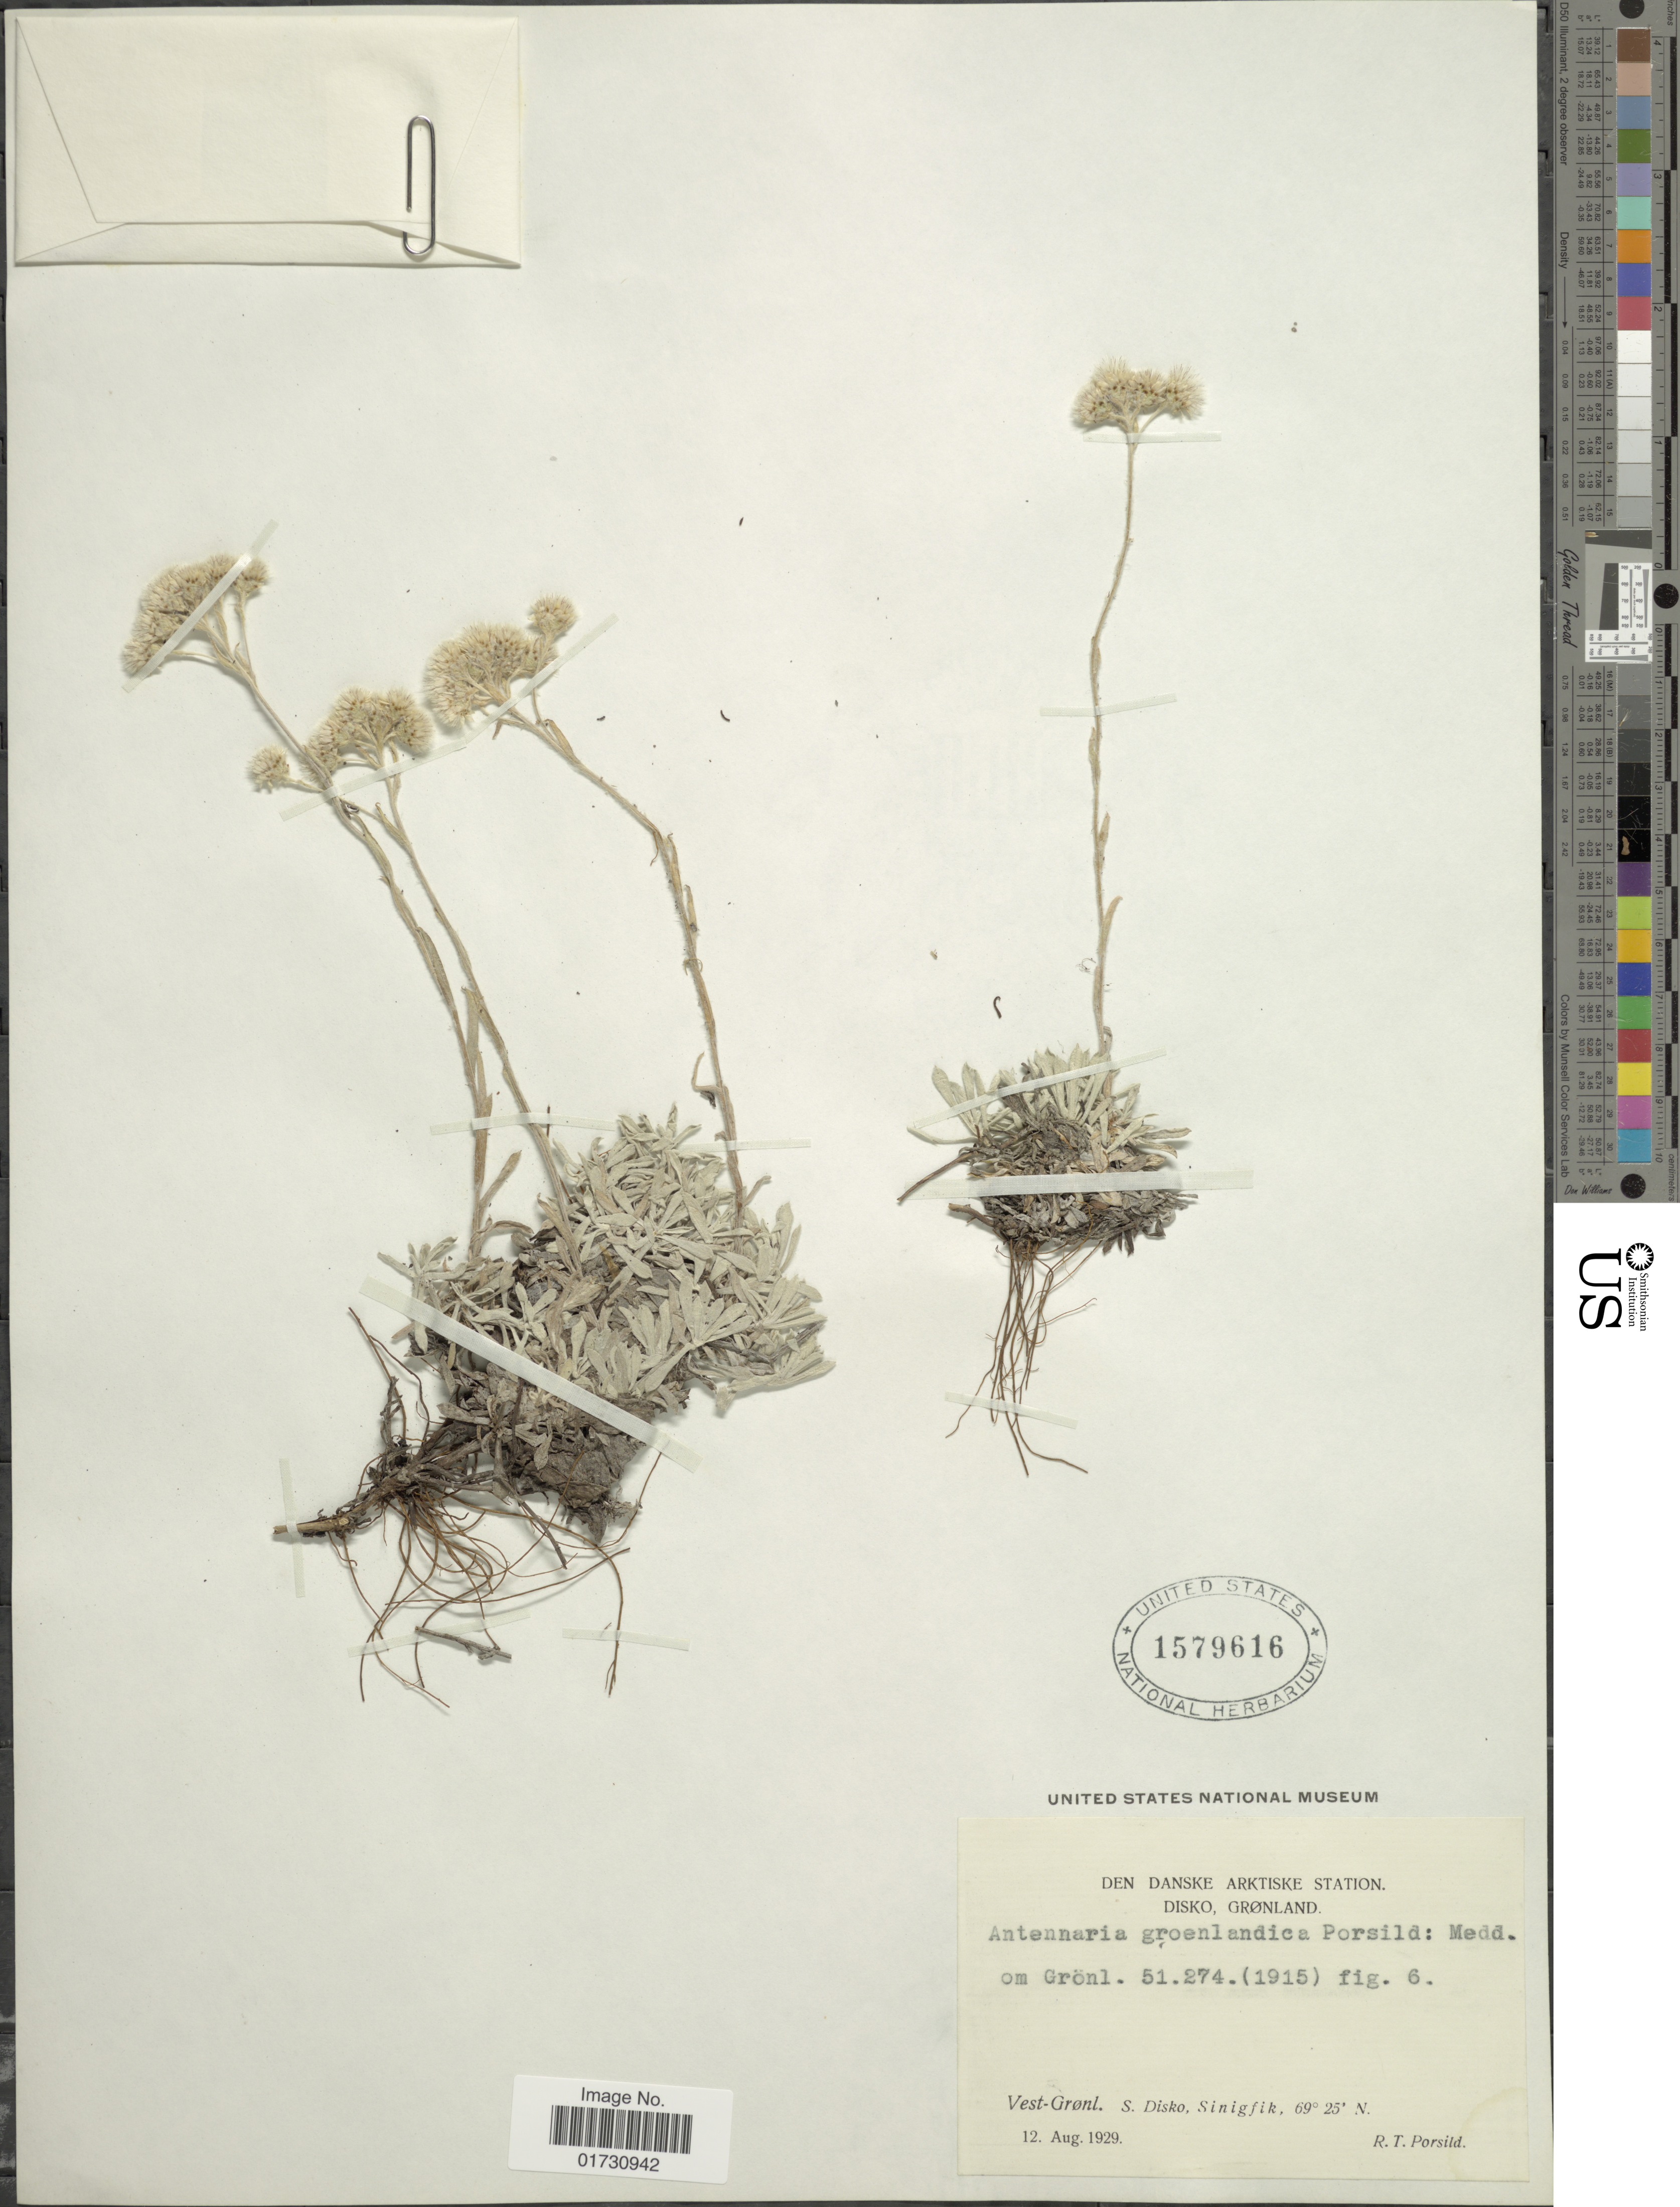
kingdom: Plantae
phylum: Tracheophyta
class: Magnoliopsida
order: Asterales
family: Asteraceae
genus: Antennaria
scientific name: Antennaria groenlandica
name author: Porsild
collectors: R. T. Porsild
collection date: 1929-08-12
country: Greenland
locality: Vest-Grønl. S. Disko, Sinigfik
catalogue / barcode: US 1579616